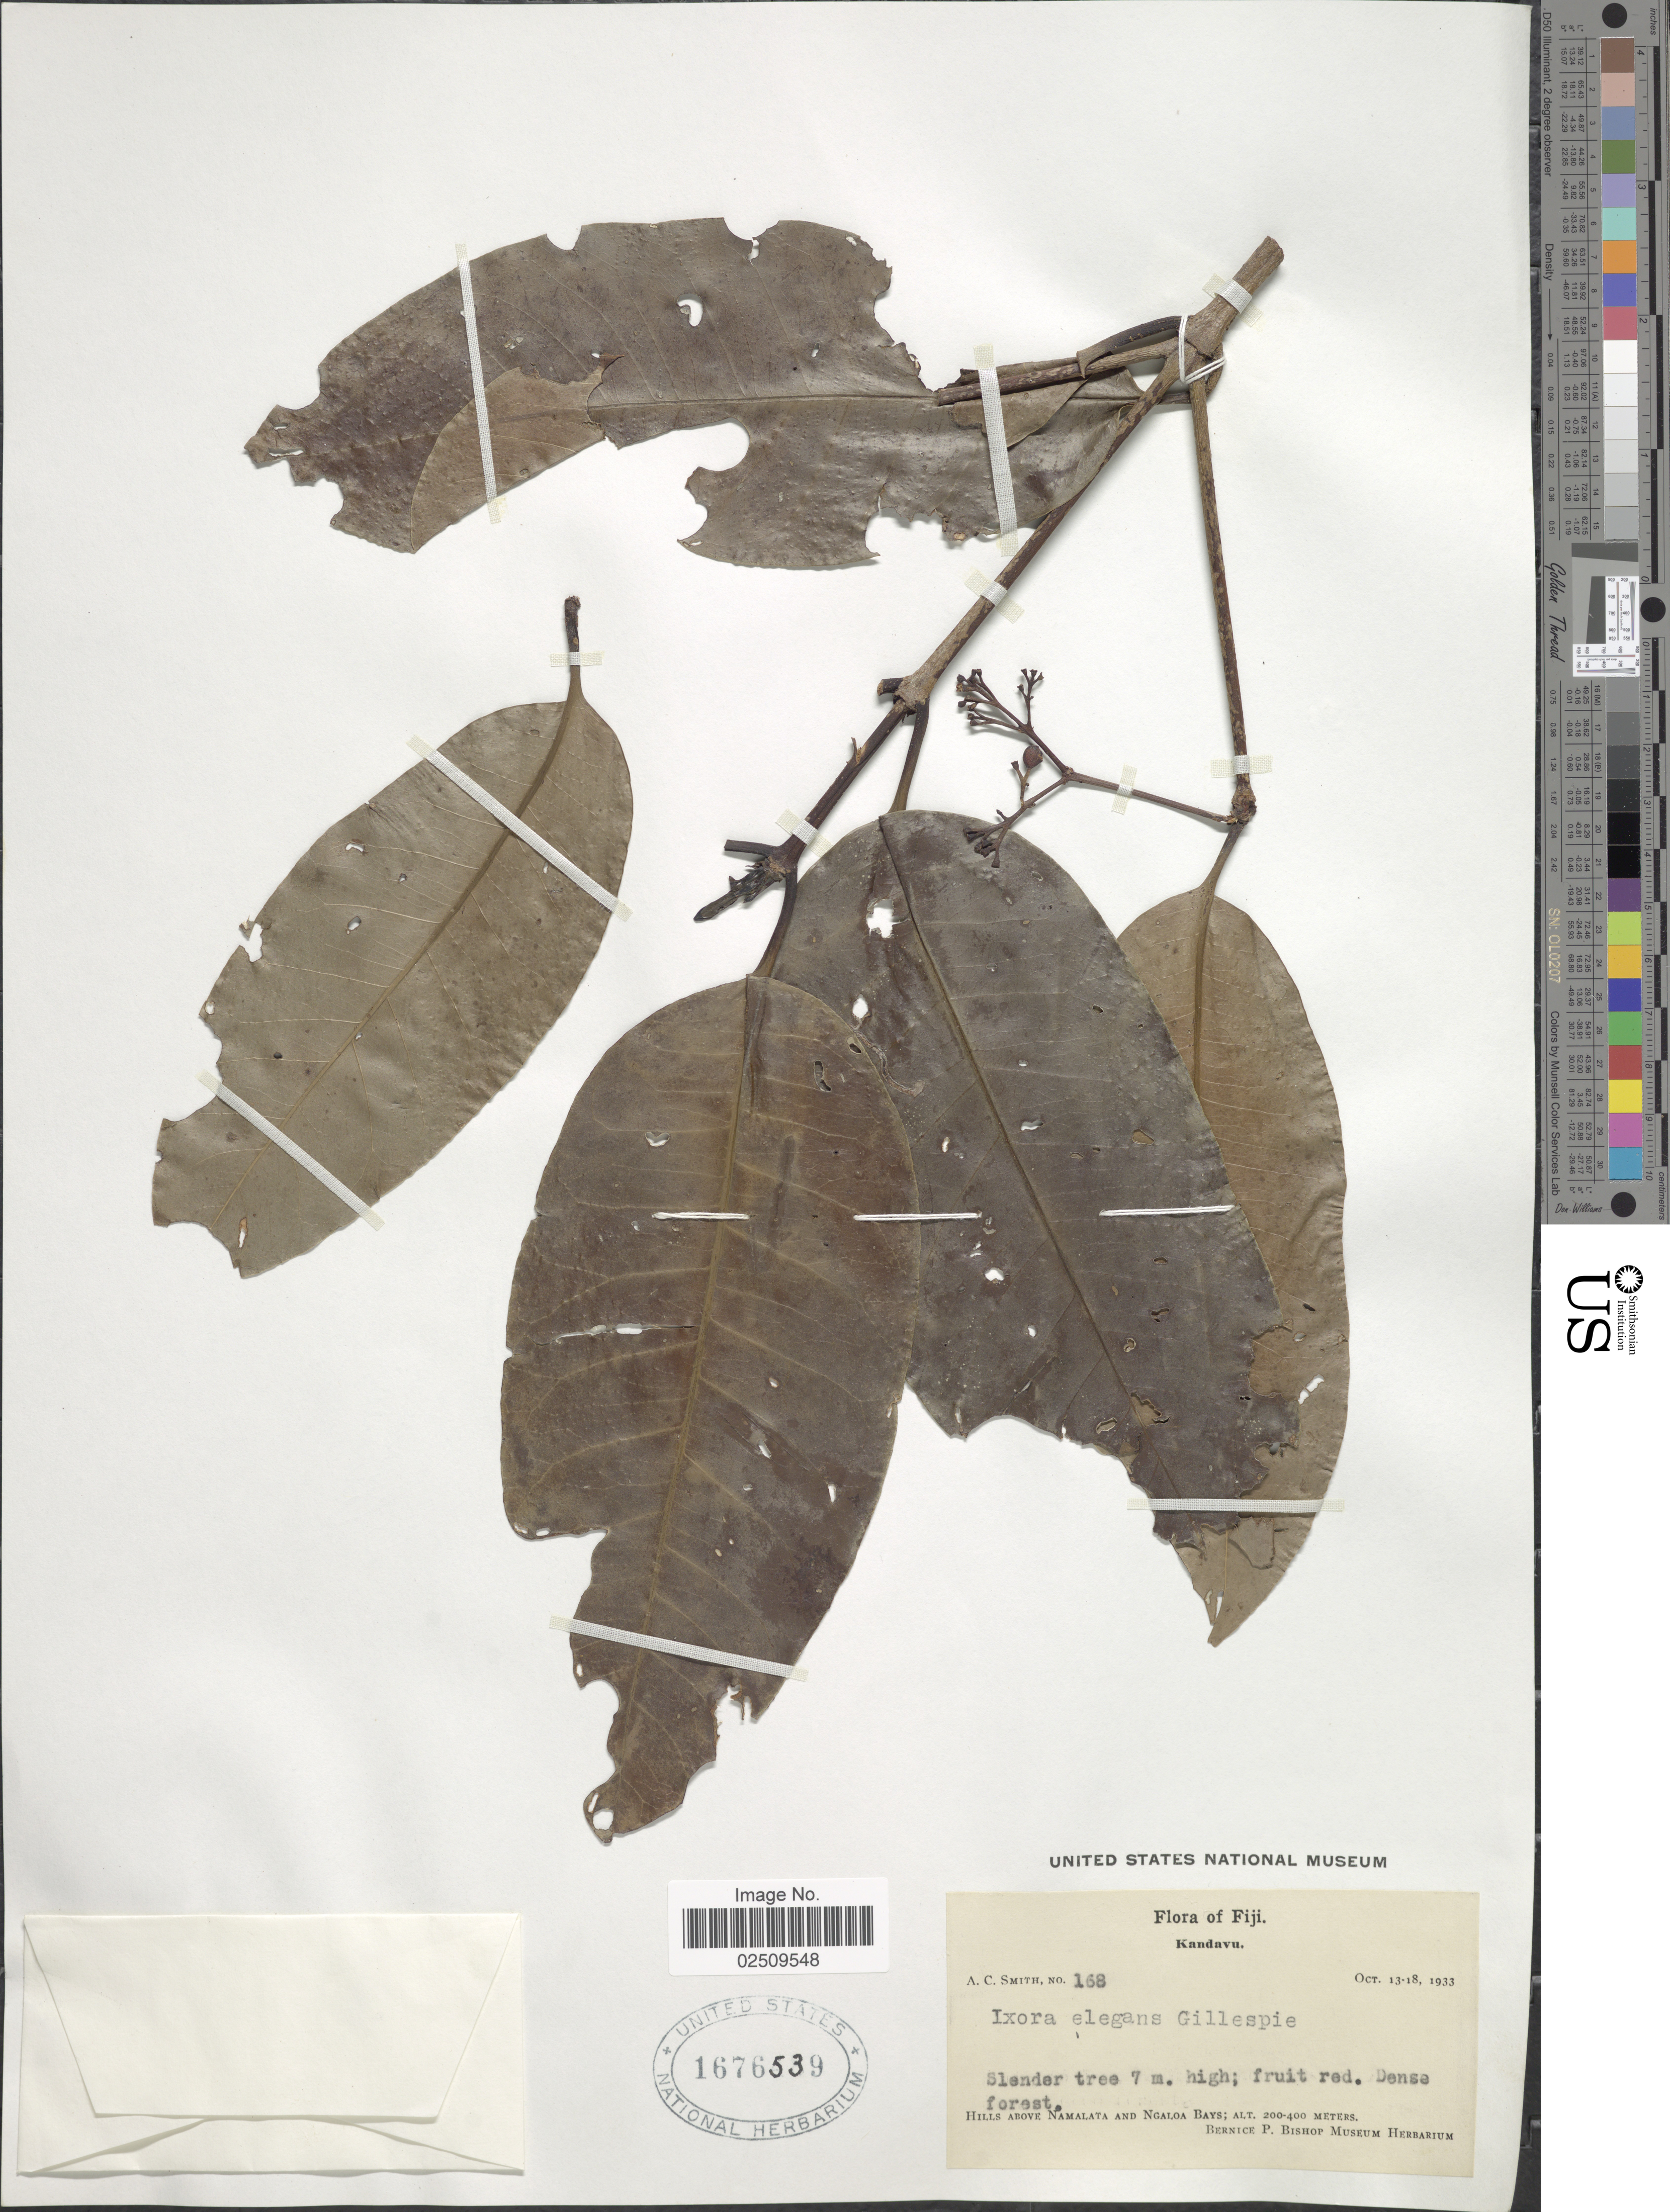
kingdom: Plantae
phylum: Tracheophyta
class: Magnoliopsida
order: Gentianales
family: Rubiaceae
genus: Ixora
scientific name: Ixora elegans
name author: Gillespie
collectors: A. C. Smith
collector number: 168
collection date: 1933-10-13/1933-10-18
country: Fiji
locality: Kandavu, Dense forest, Hills above Namalata and Ngaloa Bays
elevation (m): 200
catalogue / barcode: US 1676539